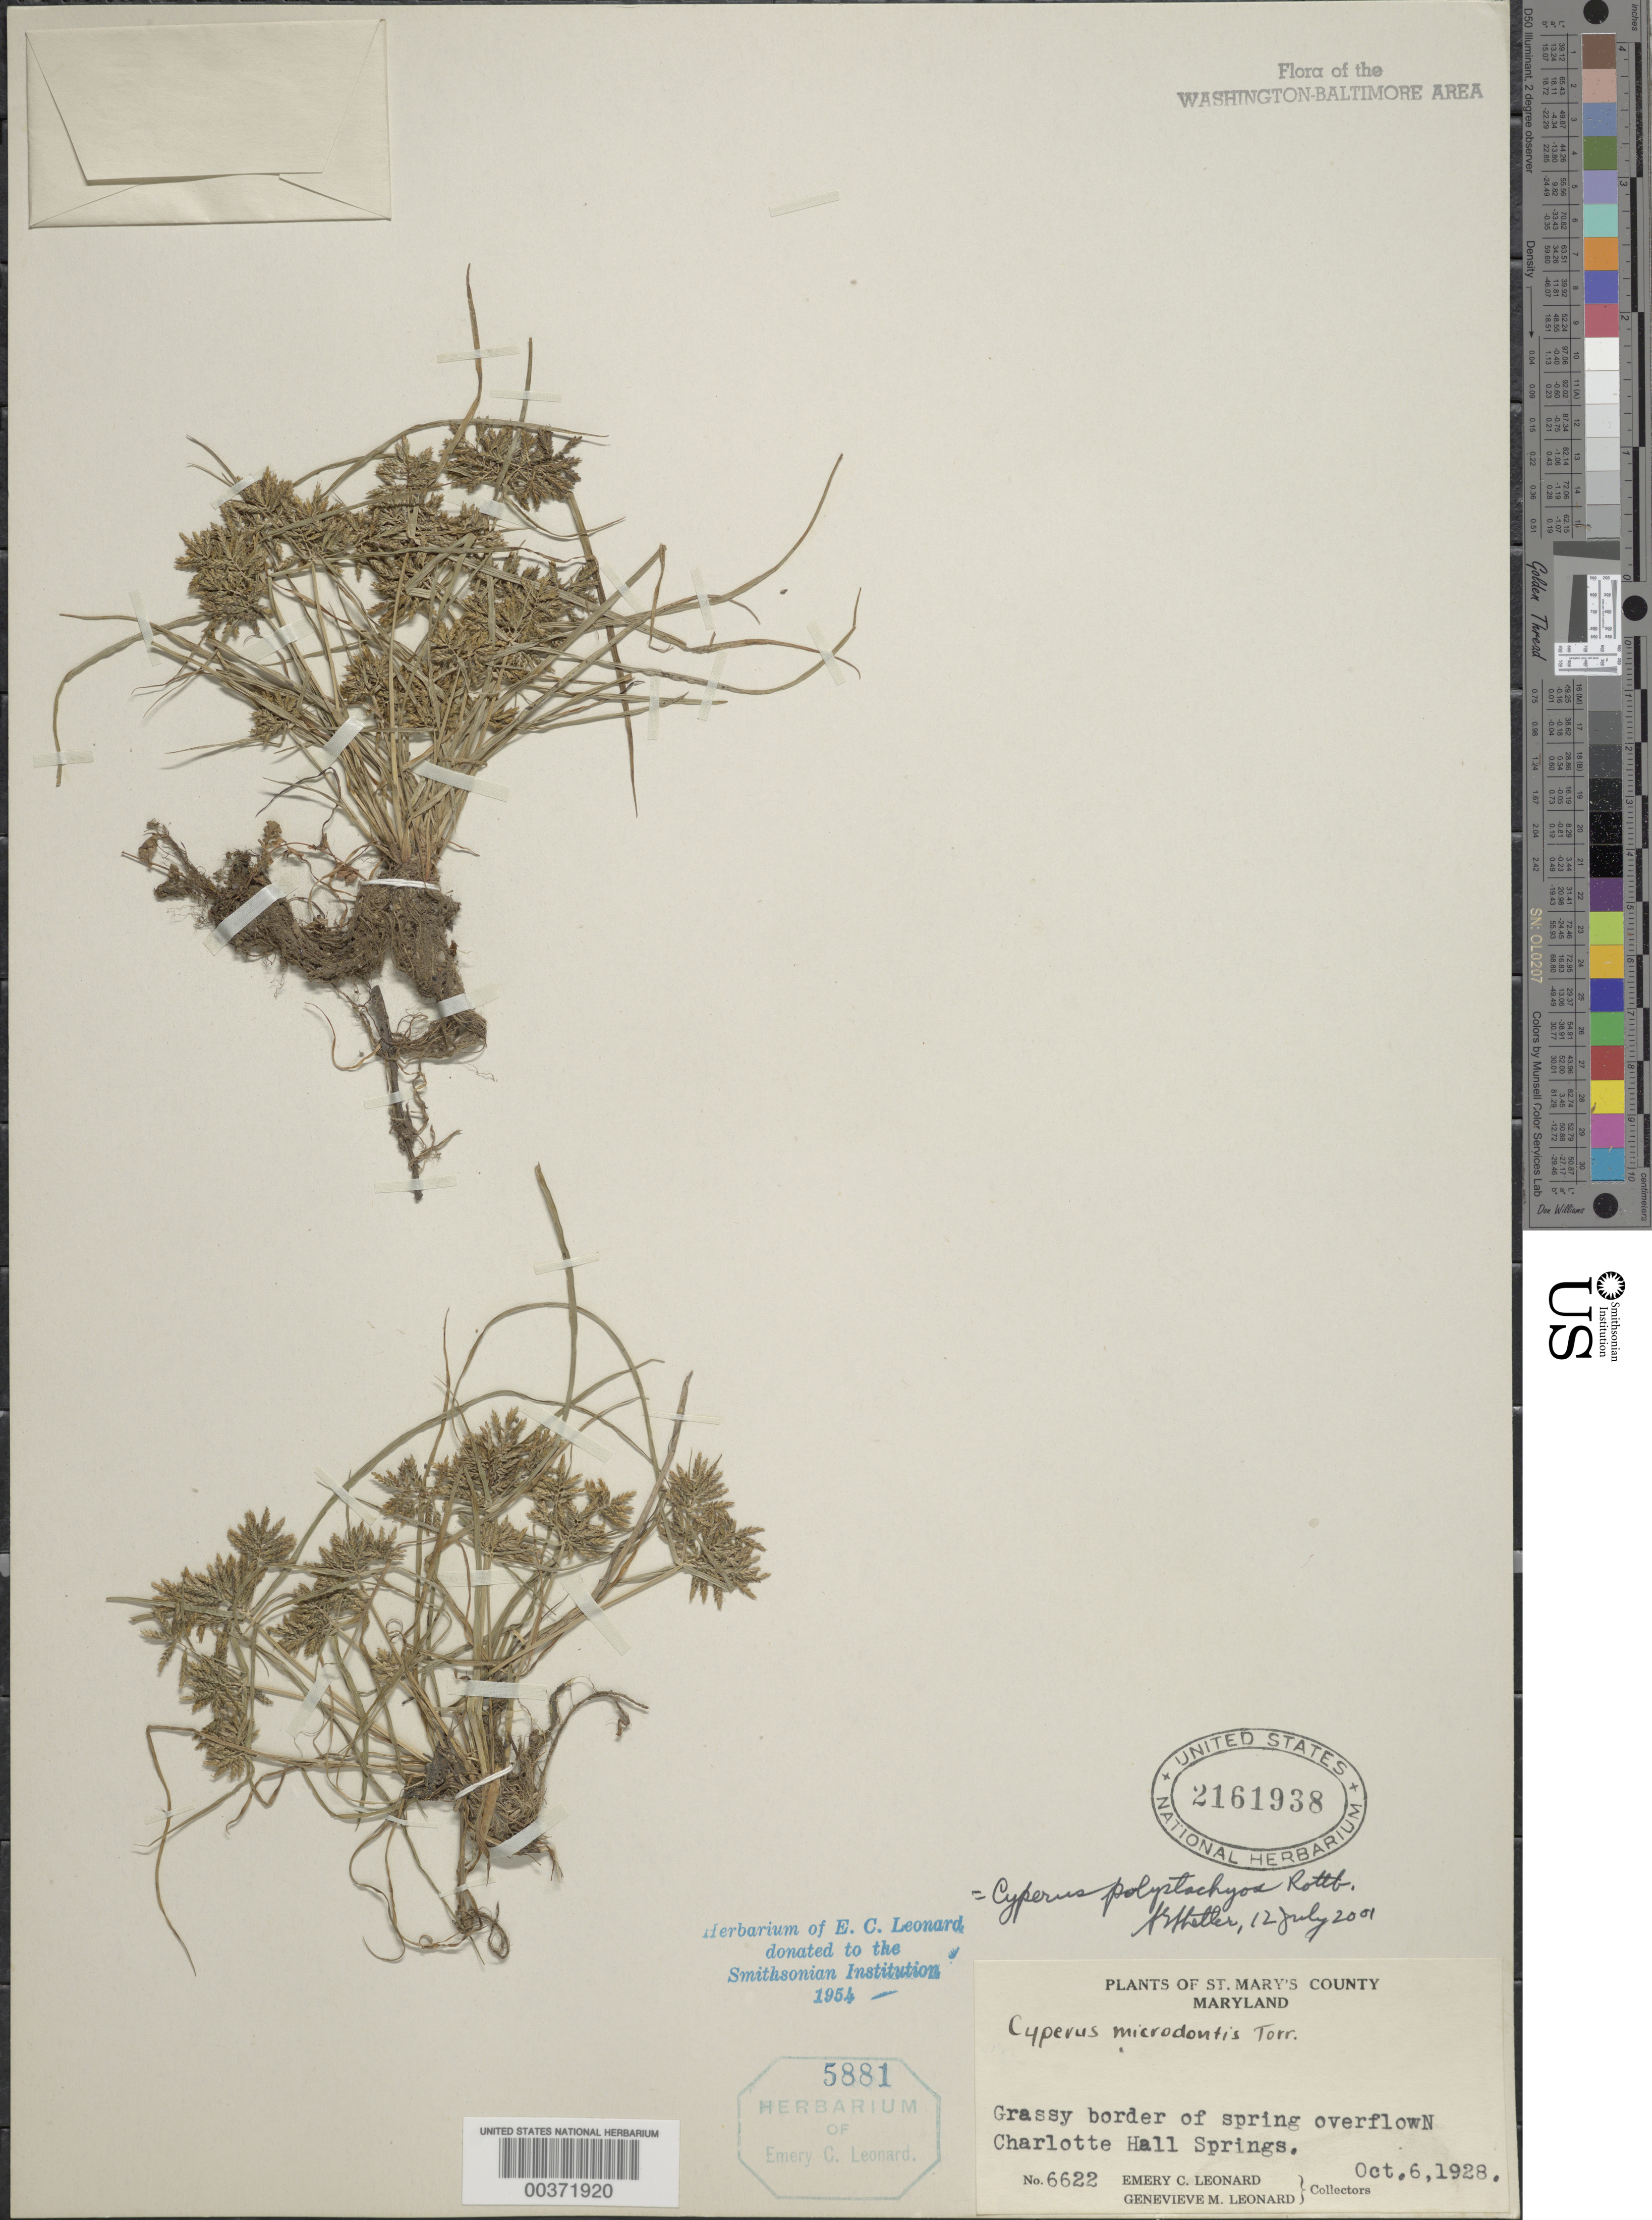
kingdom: Plantae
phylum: Tracheophyta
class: Liliopsida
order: Poales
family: Cyperaceae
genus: Cyperus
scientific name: Cyperus polystachyos var. texensis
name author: (Torr.) Fernald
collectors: E. C. Leonard & G. M. Leonard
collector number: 6622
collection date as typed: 06 Oct 1928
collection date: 1928-10-06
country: United States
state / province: Maryland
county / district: St. Mary's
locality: Charlotte Hall Springs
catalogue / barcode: US 2161938